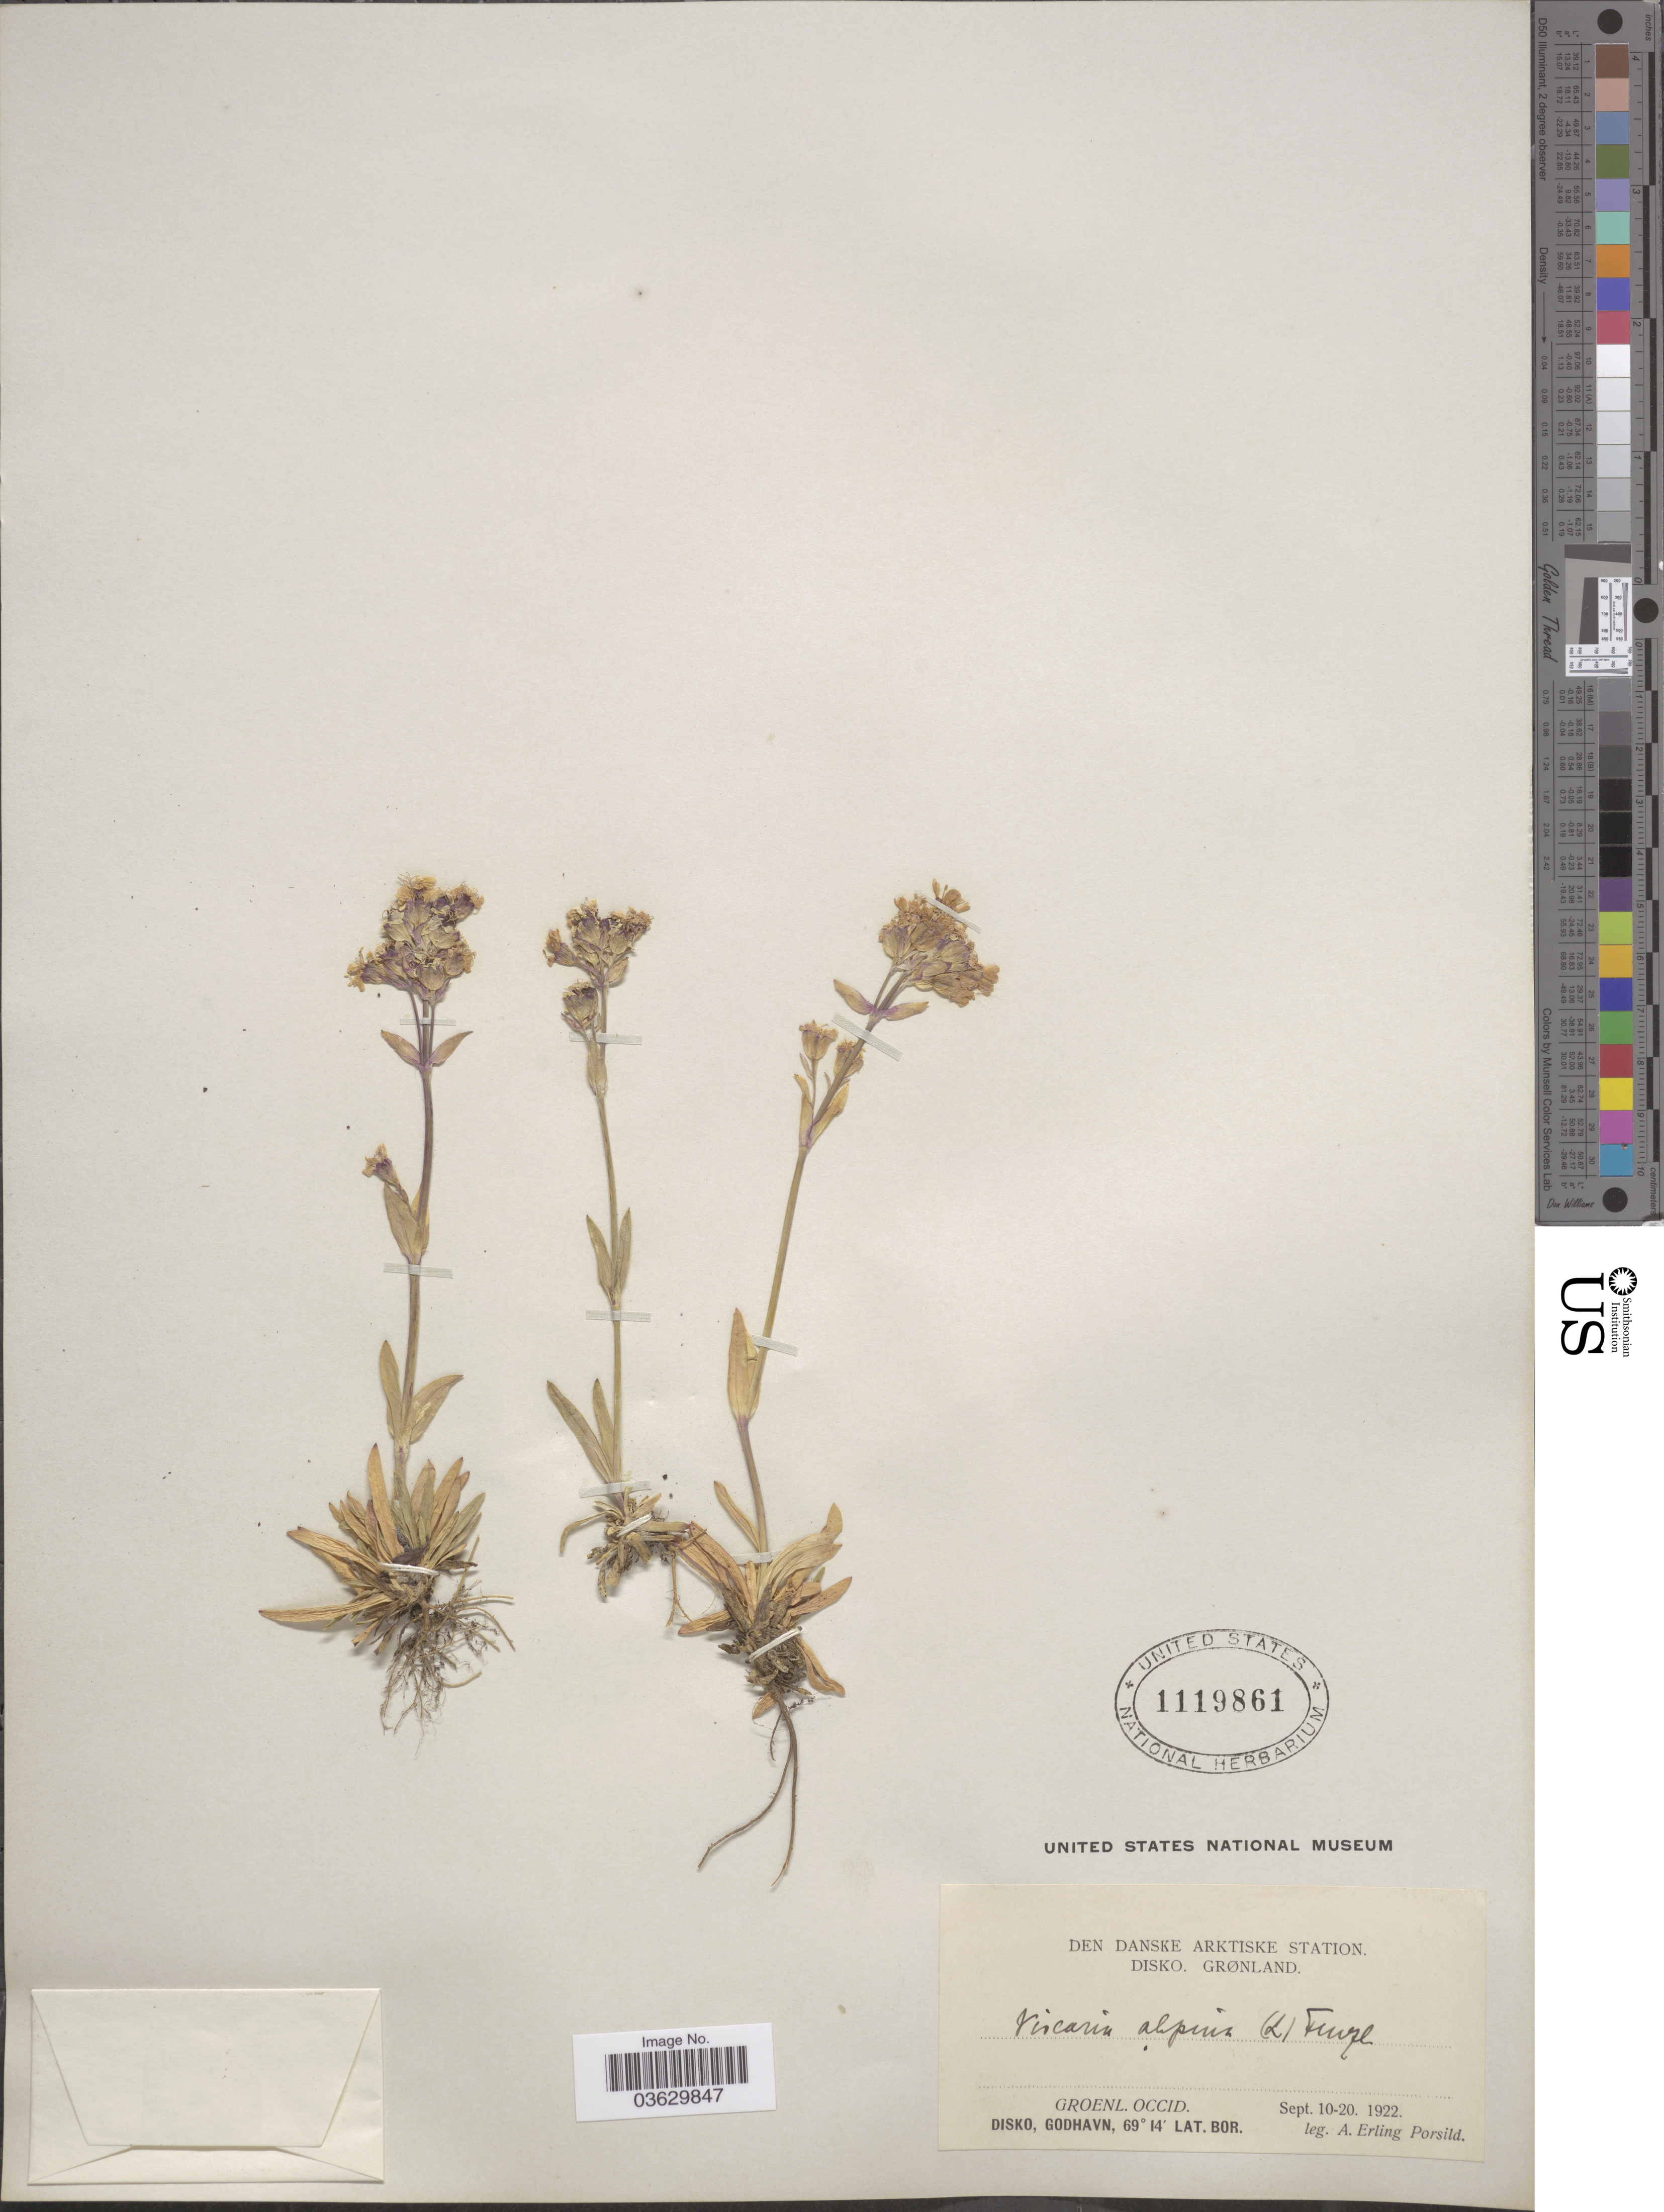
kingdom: Plantae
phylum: Tracheophyta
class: Magnoliopsida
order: Caryophyllales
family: Caryophyllaceae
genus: Viscaria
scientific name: Viscaria alpina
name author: (L.) G. Don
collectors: A. E. Porsild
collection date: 1922-09-10/1922-09-20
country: Greenland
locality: Den Danske Arktiske Station. Disko. Grønland. Groenl. Occid. Disko, Godhavn.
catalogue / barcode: US 1119861